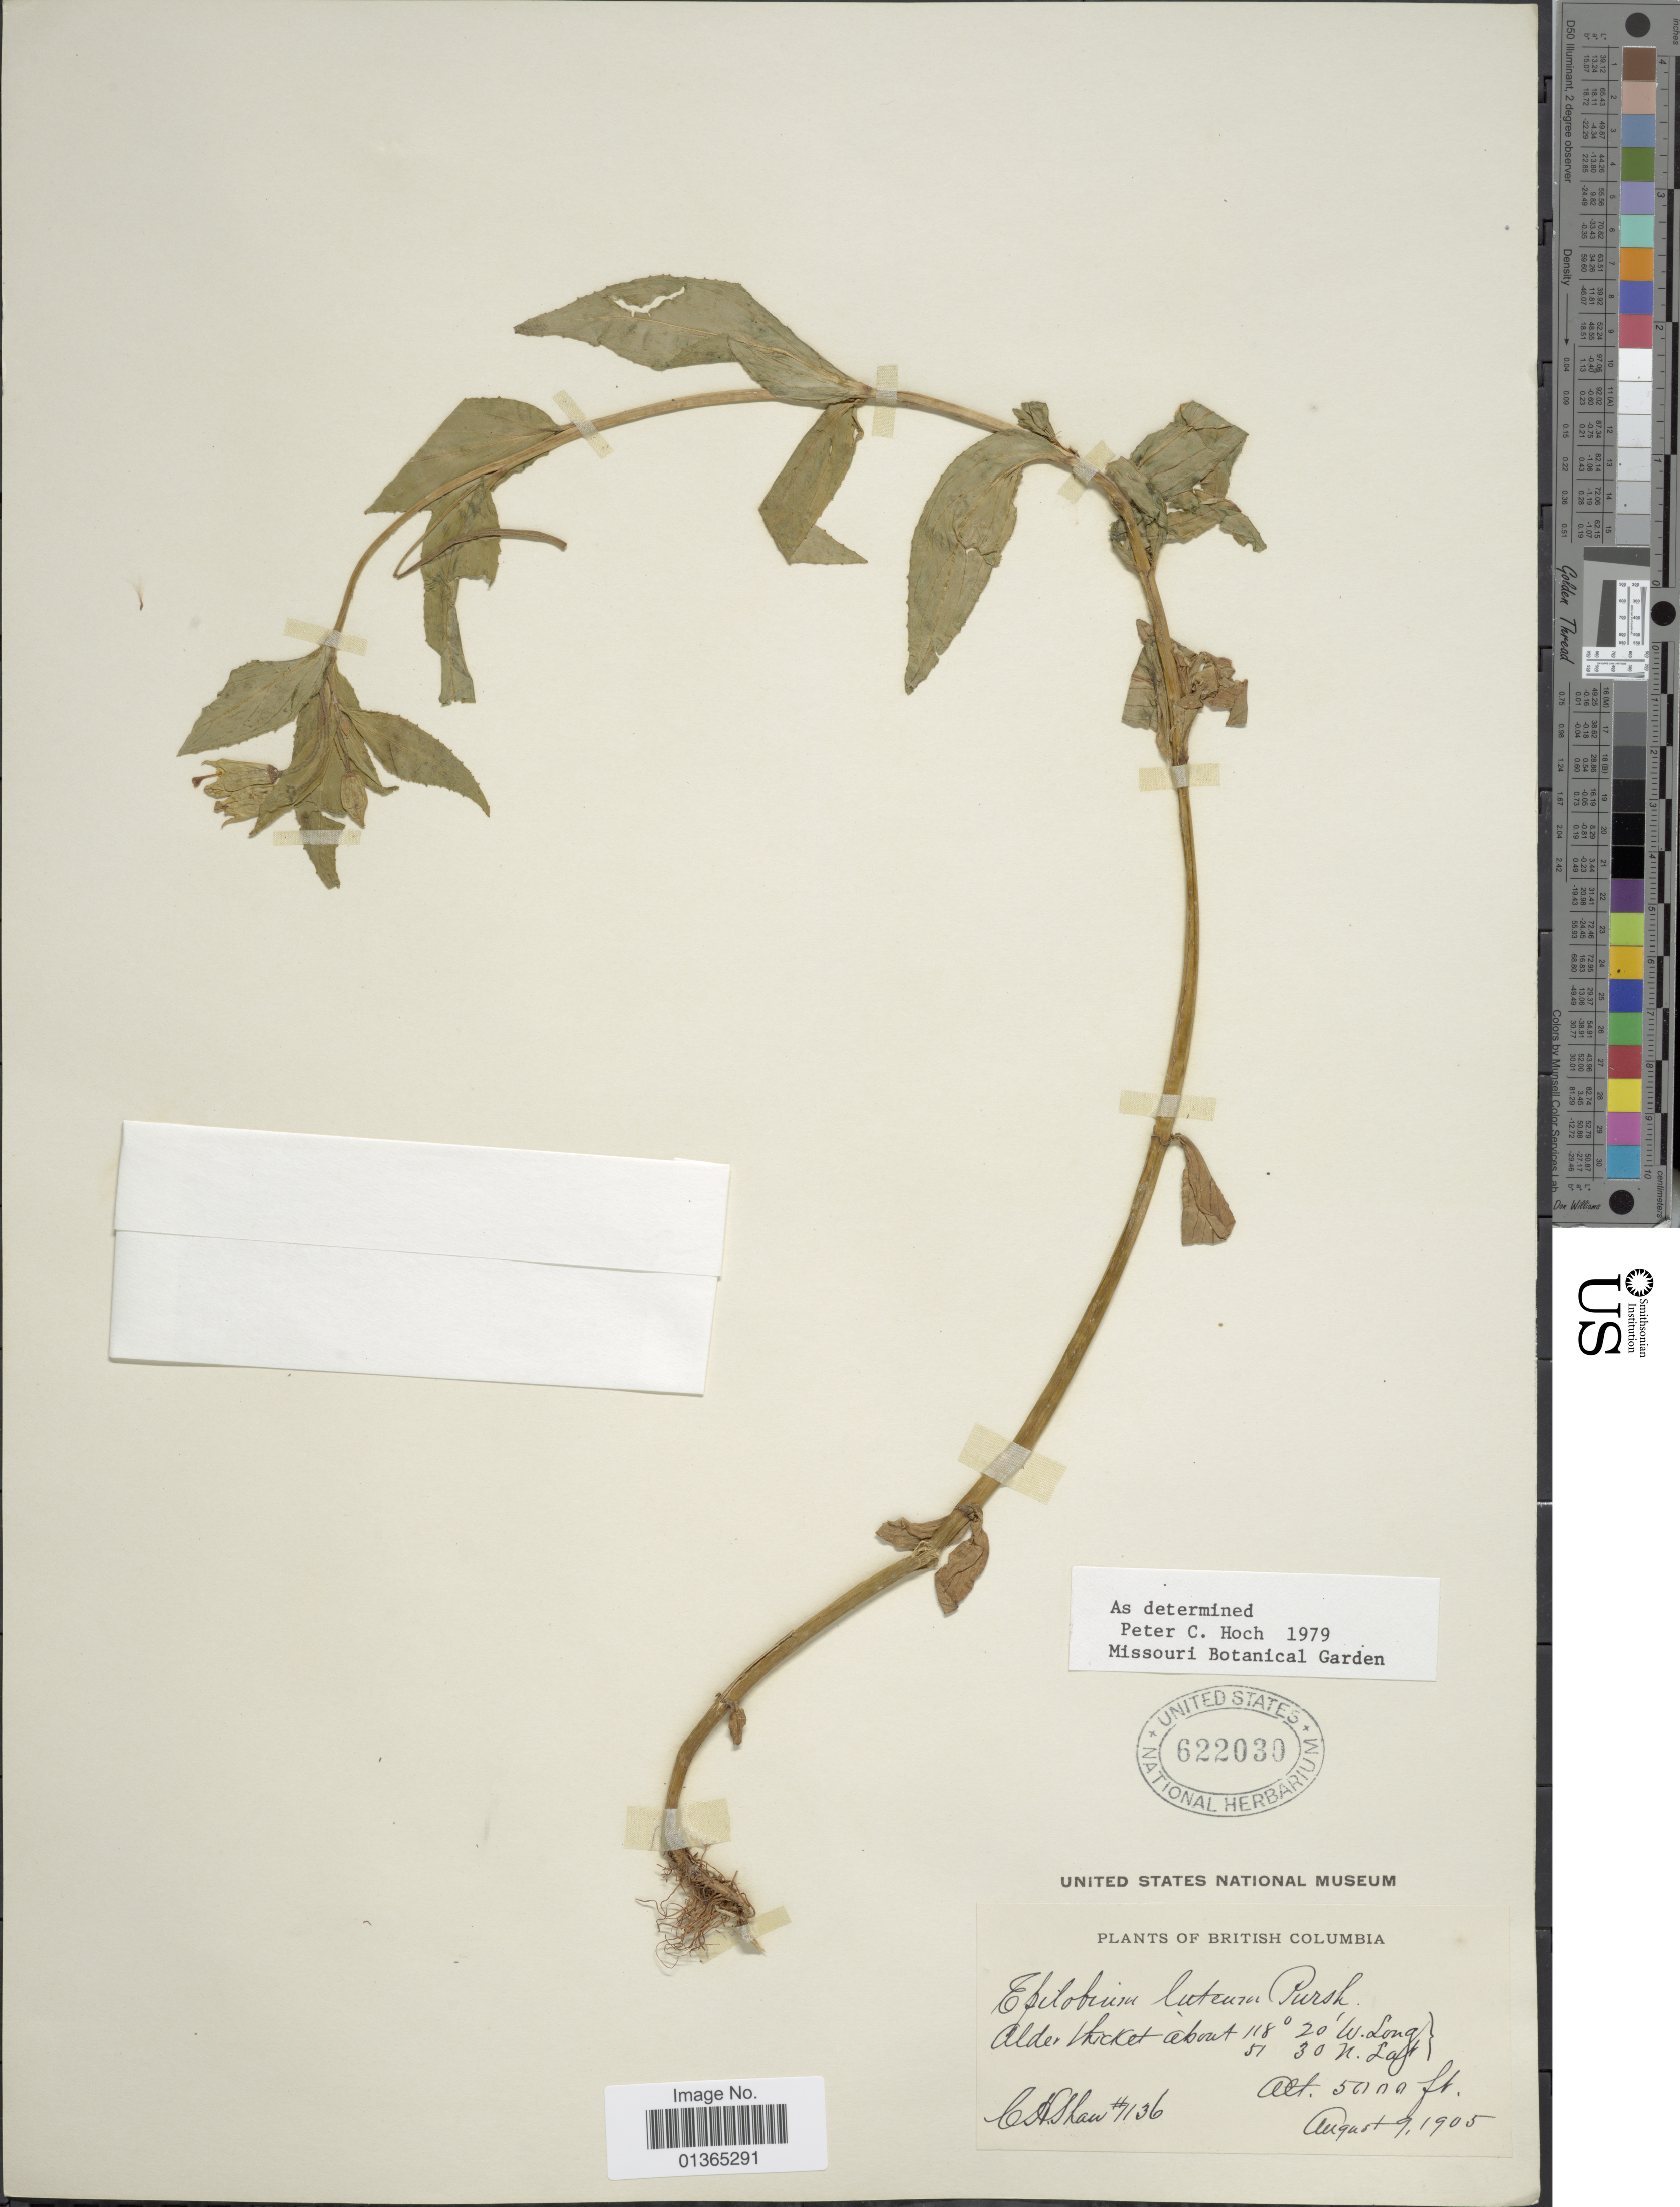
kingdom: Plantae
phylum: Tracheophyta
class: Magnoliopsida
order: Myrtales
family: Onagraceae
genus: Epilobium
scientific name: Epilobium luteum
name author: Pursh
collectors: C. H. Shaw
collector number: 1136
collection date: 1905-08-09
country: Canada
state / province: British Columbia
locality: Alder thicket.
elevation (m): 1524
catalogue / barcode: US 622030